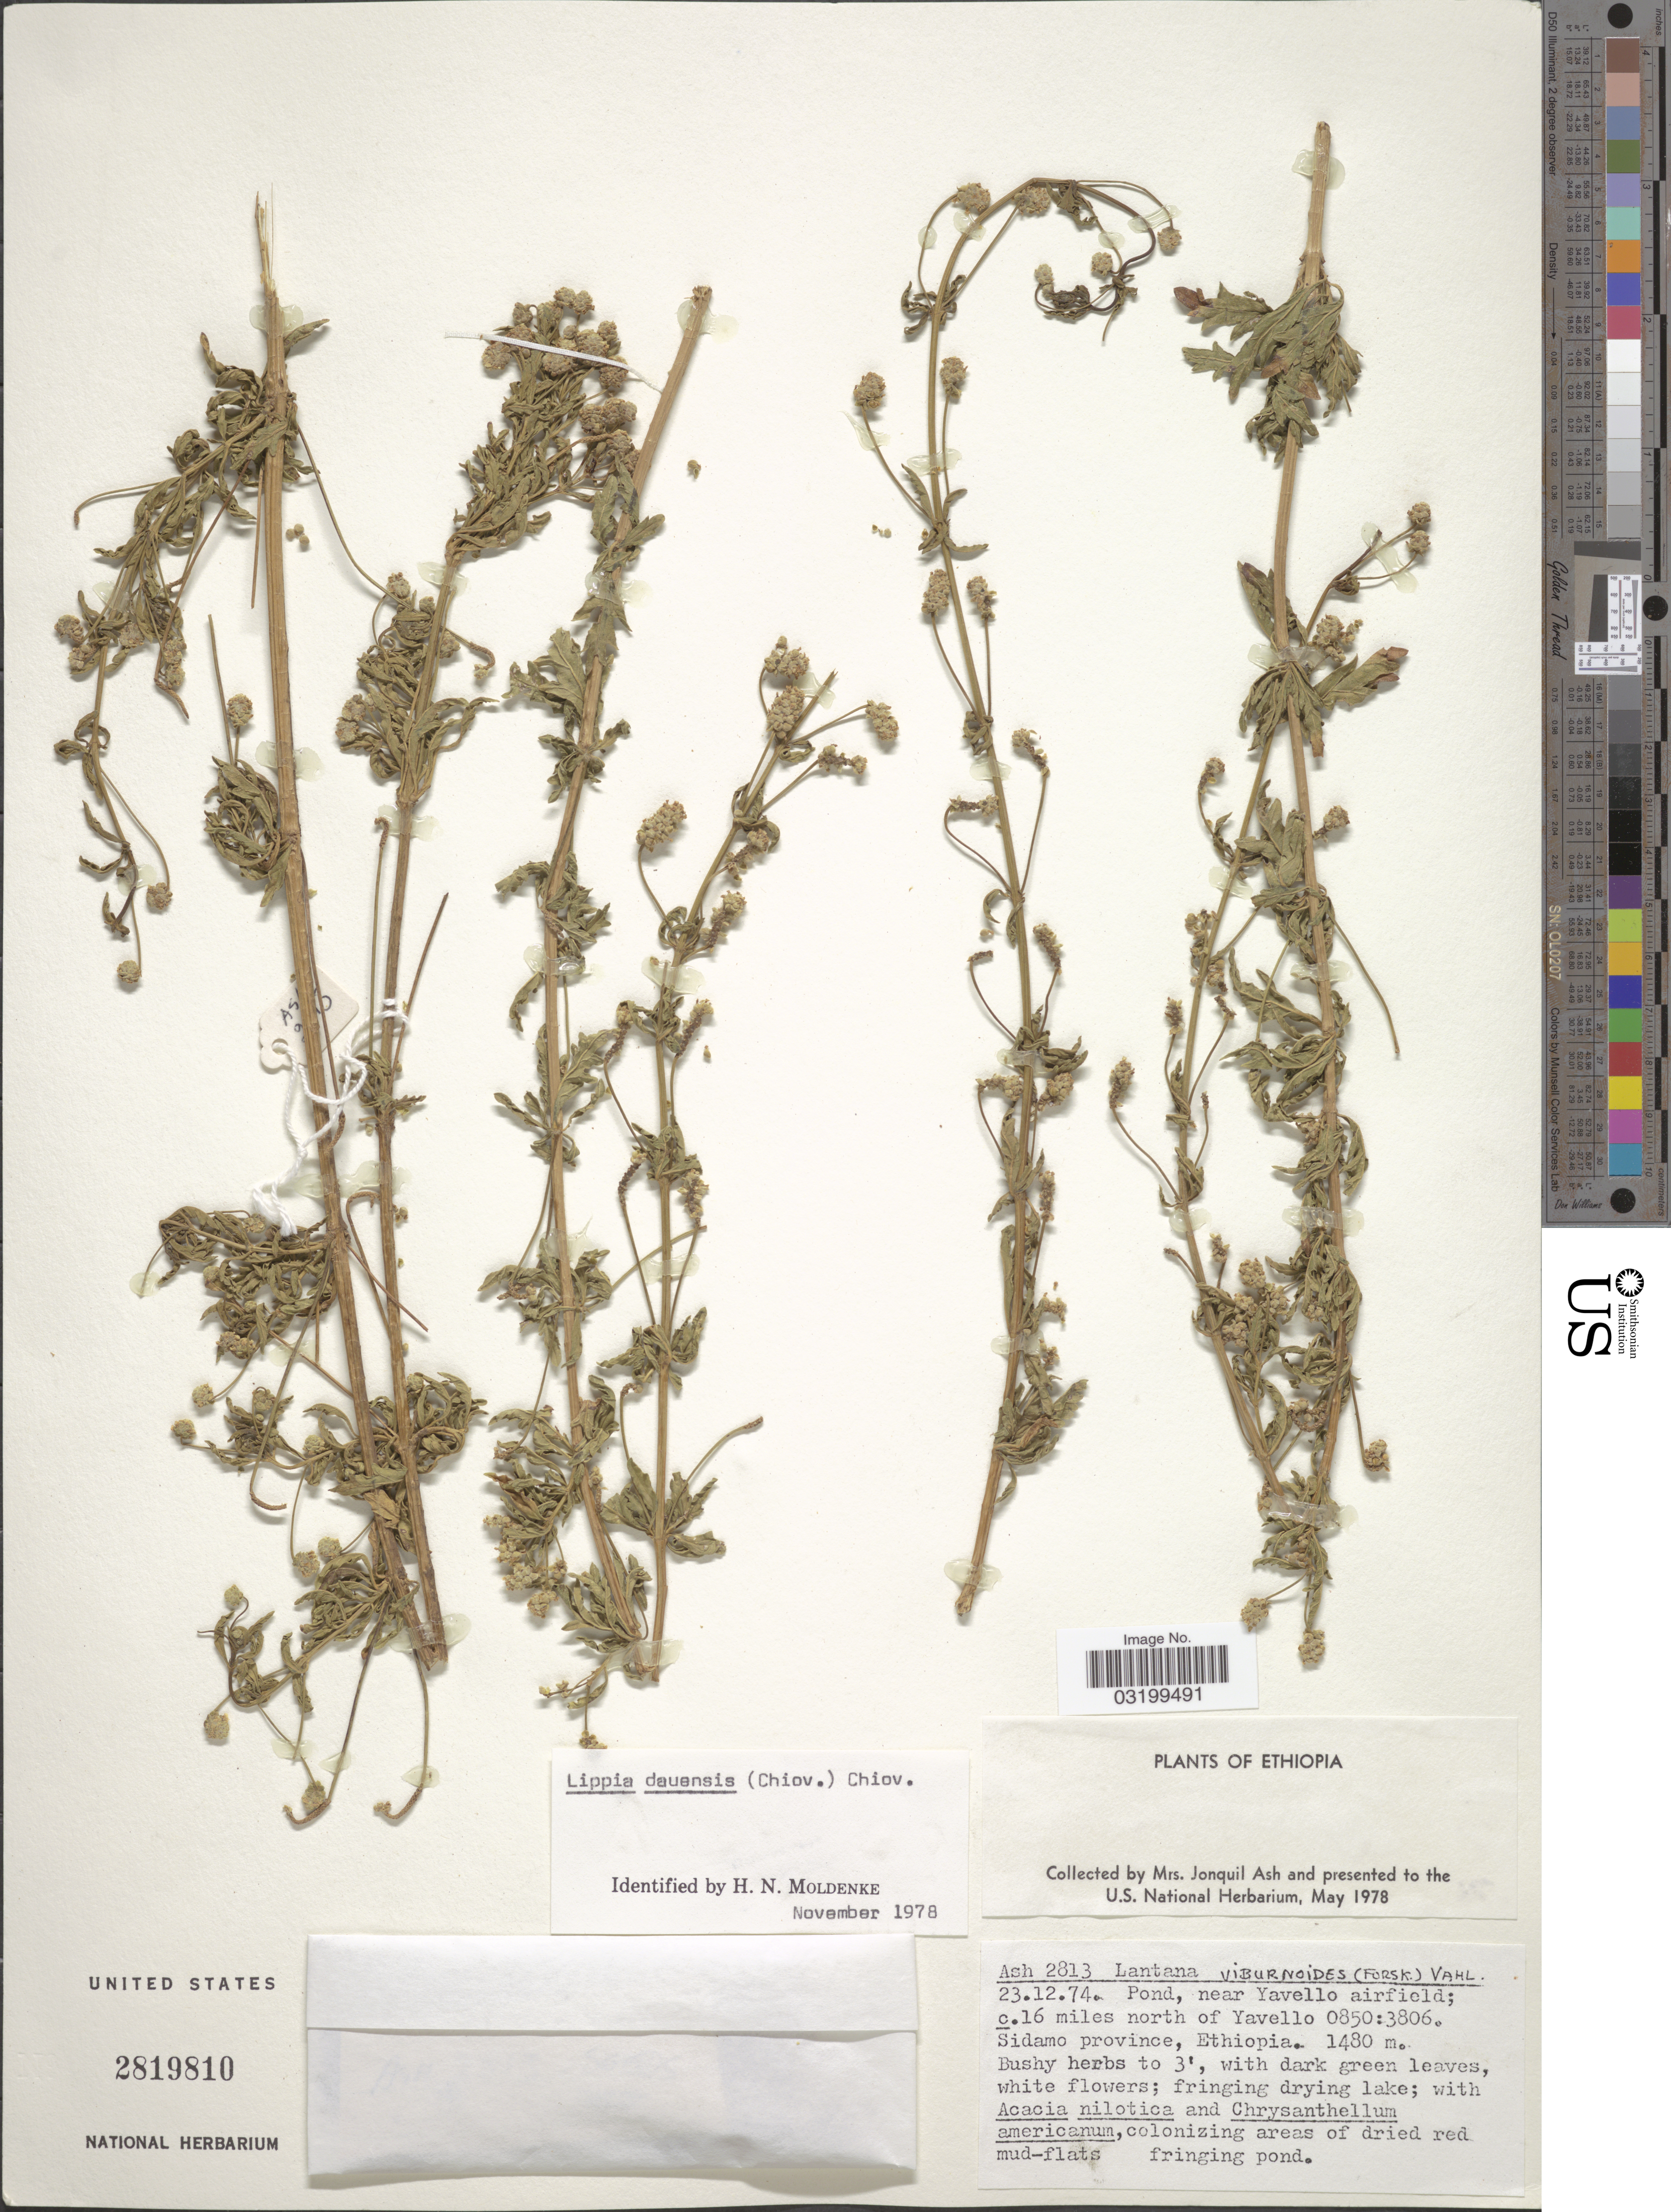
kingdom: Plantae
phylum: Tracheophyta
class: Magnoliopsida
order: Lamiales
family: Verbenaceae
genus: Lippia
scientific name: Lippia dauensis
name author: (Chiov.) Chiov.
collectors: J. Ash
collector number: Ash2813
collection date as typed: Transcribed d/m/y: 23/12/74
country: Ethiopia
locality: Pond, near Yavello airfield; c.16 miles north of Yavello 0850:3806. Sidamo province.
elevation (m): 1480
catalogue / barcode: US 2819810